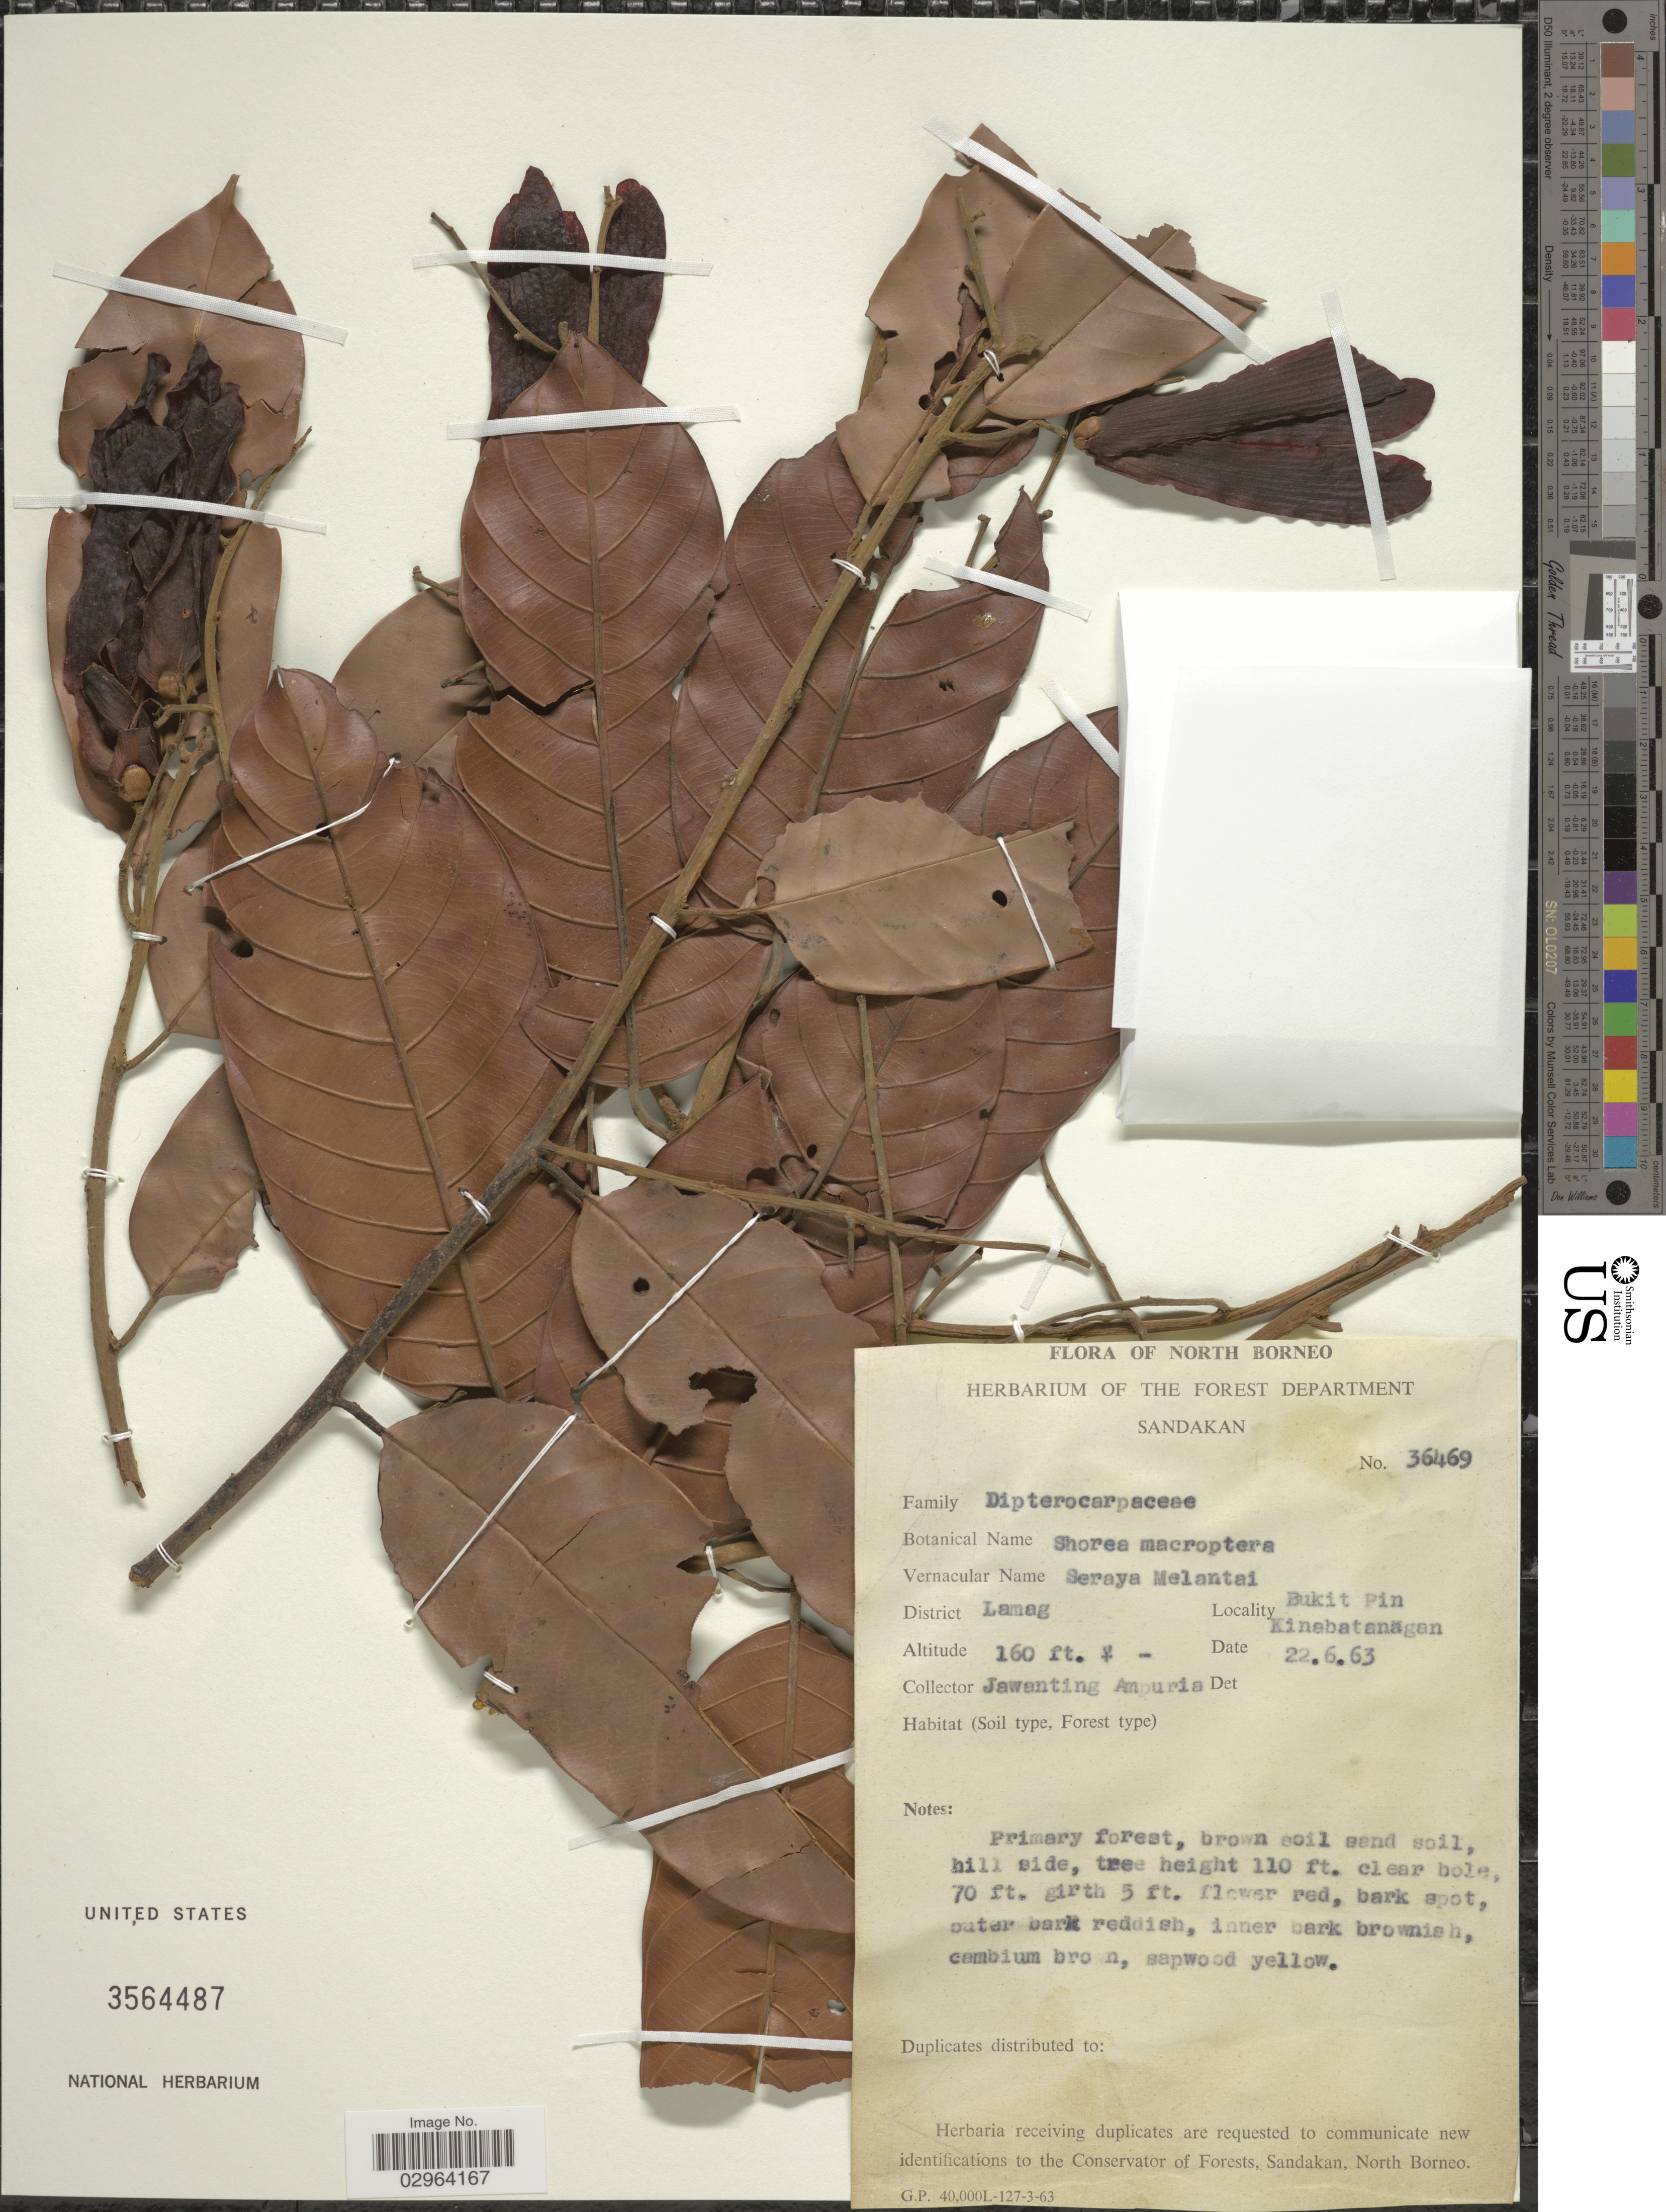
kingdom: Plantae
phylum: Tracheophyta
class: Magnoliopsida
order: Malvales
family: Dipterocarpaceae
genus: Rubroshorea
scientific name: Rubroshorea macroptera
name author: (Dyer) P.S. Ashton & J. Heck.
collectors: J. Ampuria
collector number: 36469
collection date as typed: Transcribed d/m/y: 22/6/63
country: Malaysia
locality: North Borneo. District Lamag. Bukit Pin Kinabatanagan.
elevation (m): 49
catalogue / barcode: US 3564487